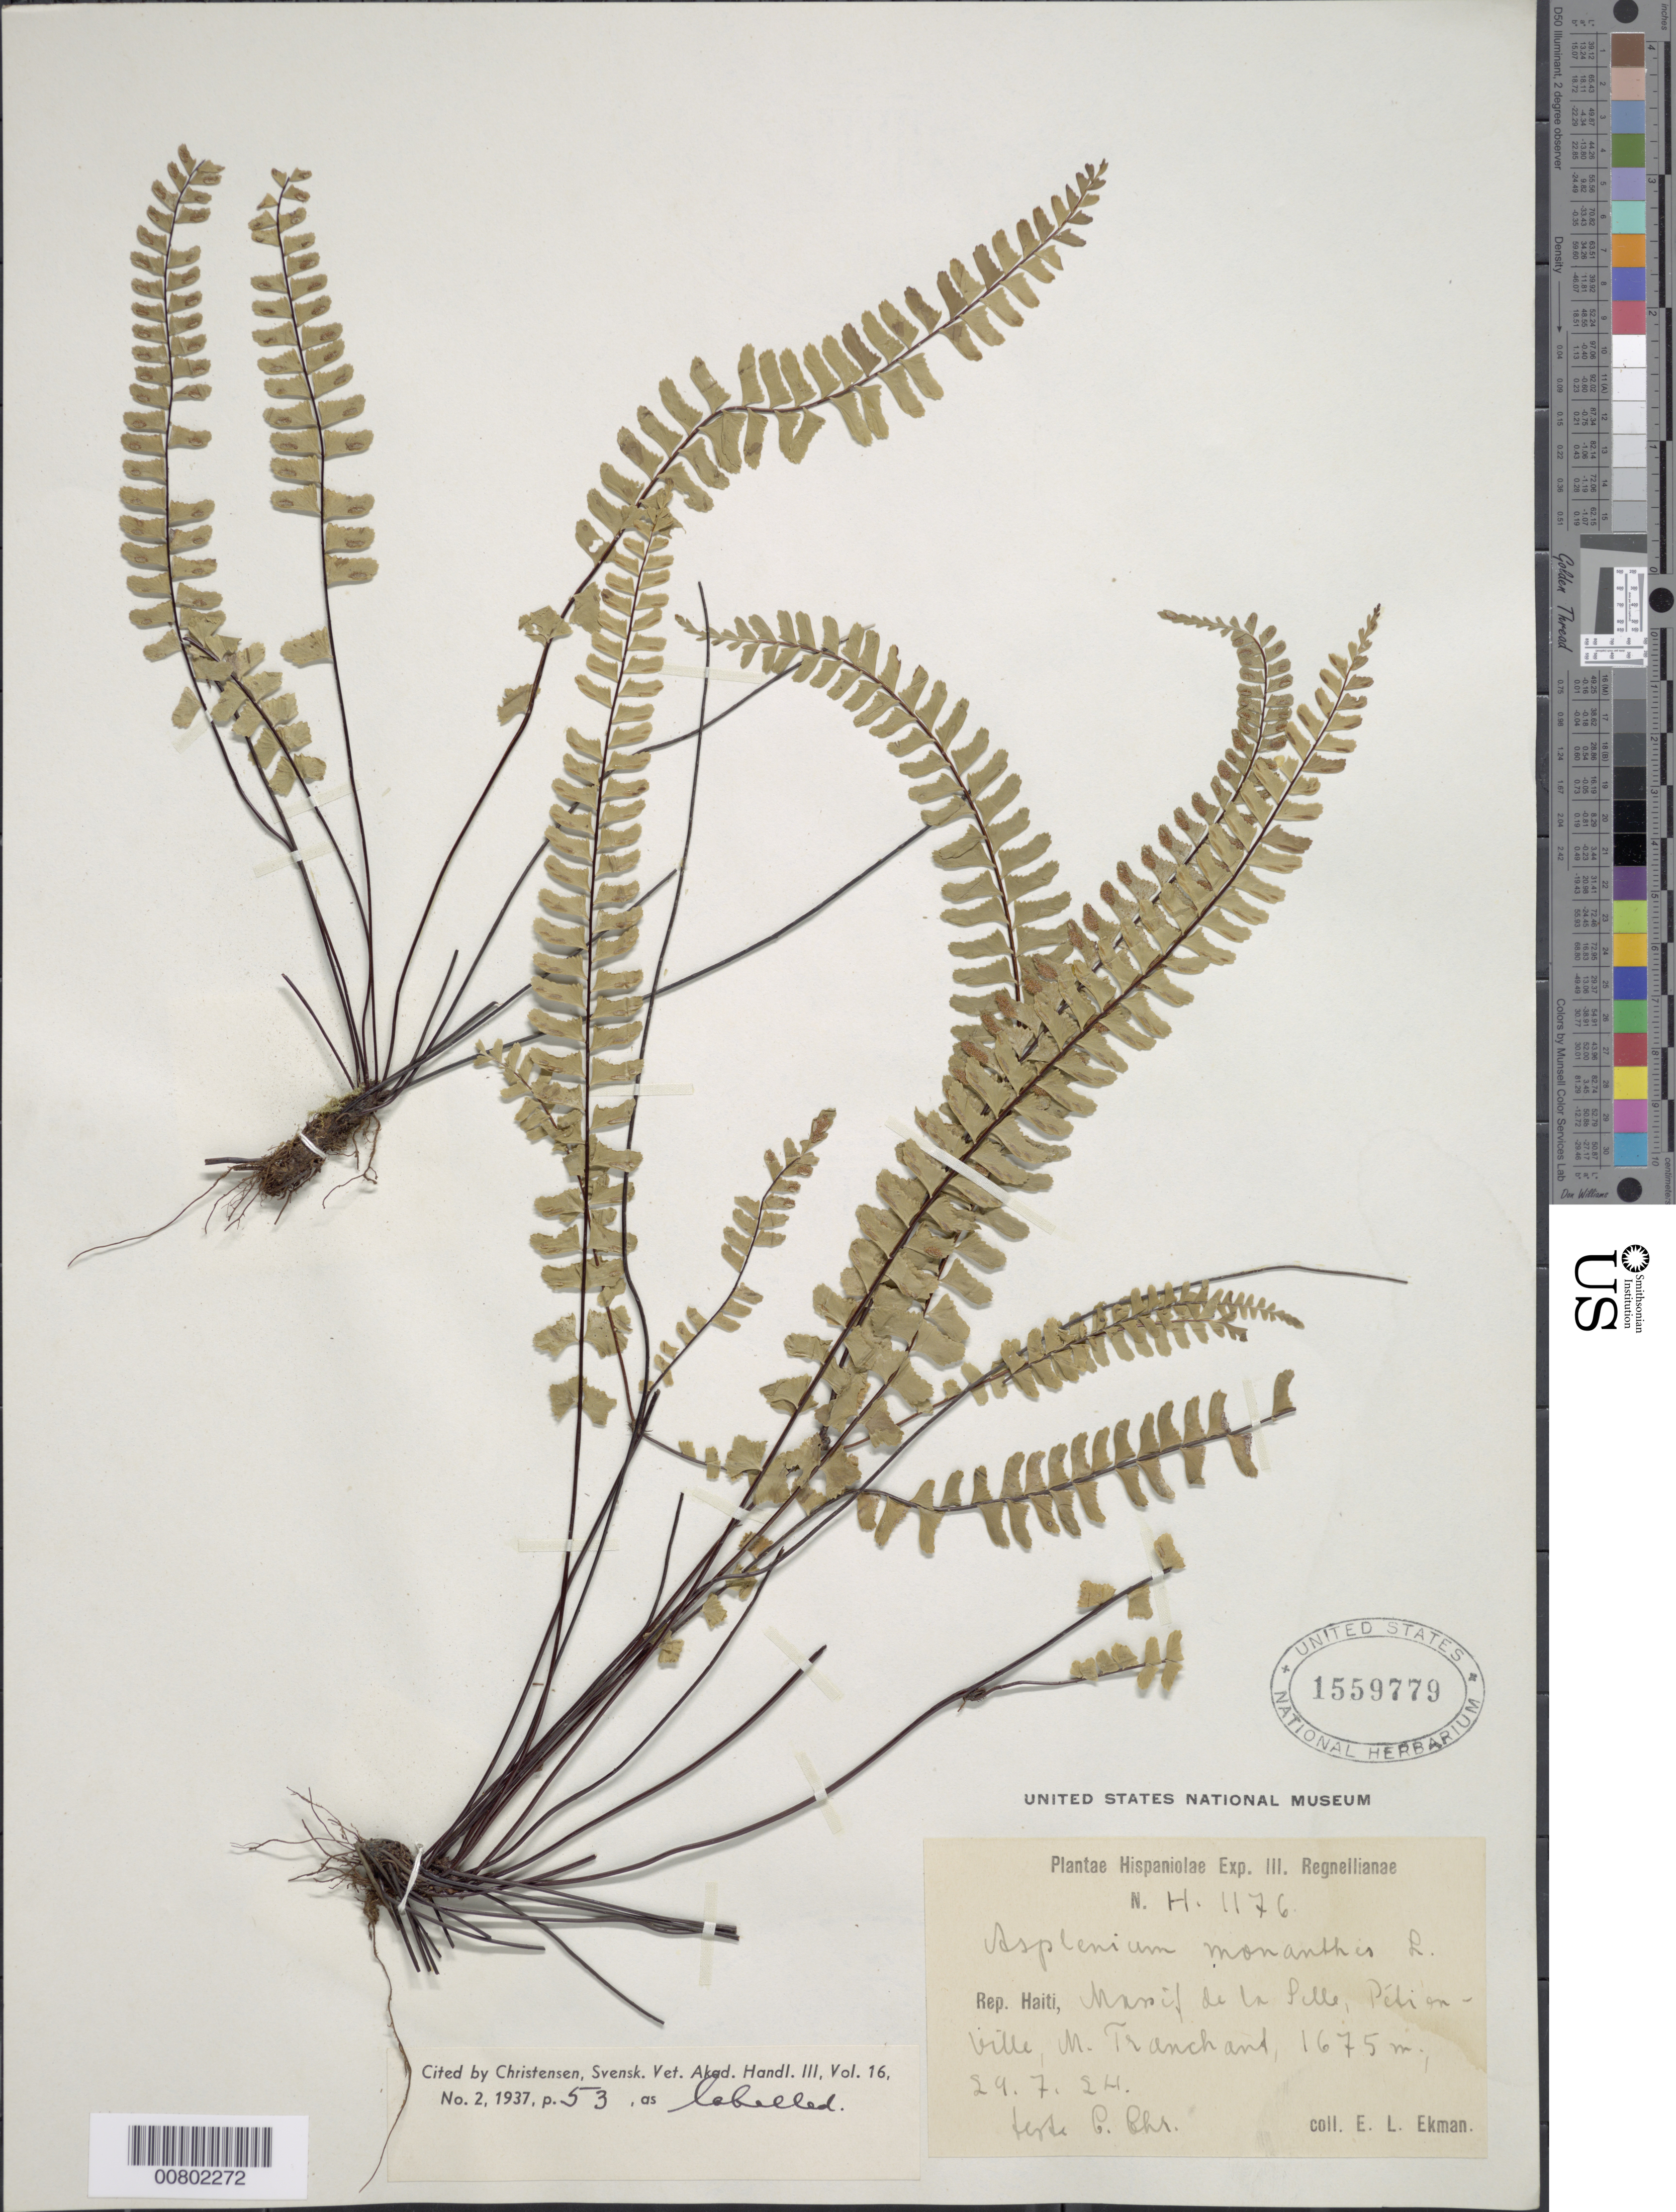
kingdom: Plantae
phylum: Tracheophyta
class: Polypodiopsida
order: Polypodiales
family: Aspleniaceae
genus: Asplenium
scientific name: Asplenium monanthes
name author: L.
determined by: Christensen, C. F. A.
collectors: E. L. Ekman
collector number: H 1176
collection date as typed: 29 Jul 1924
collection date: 1924-07-29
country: Haiti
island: Hispaniola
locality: Massif de la Selle, Pétionville, M. Tranchant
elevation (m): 1675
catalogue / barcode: US 1559779